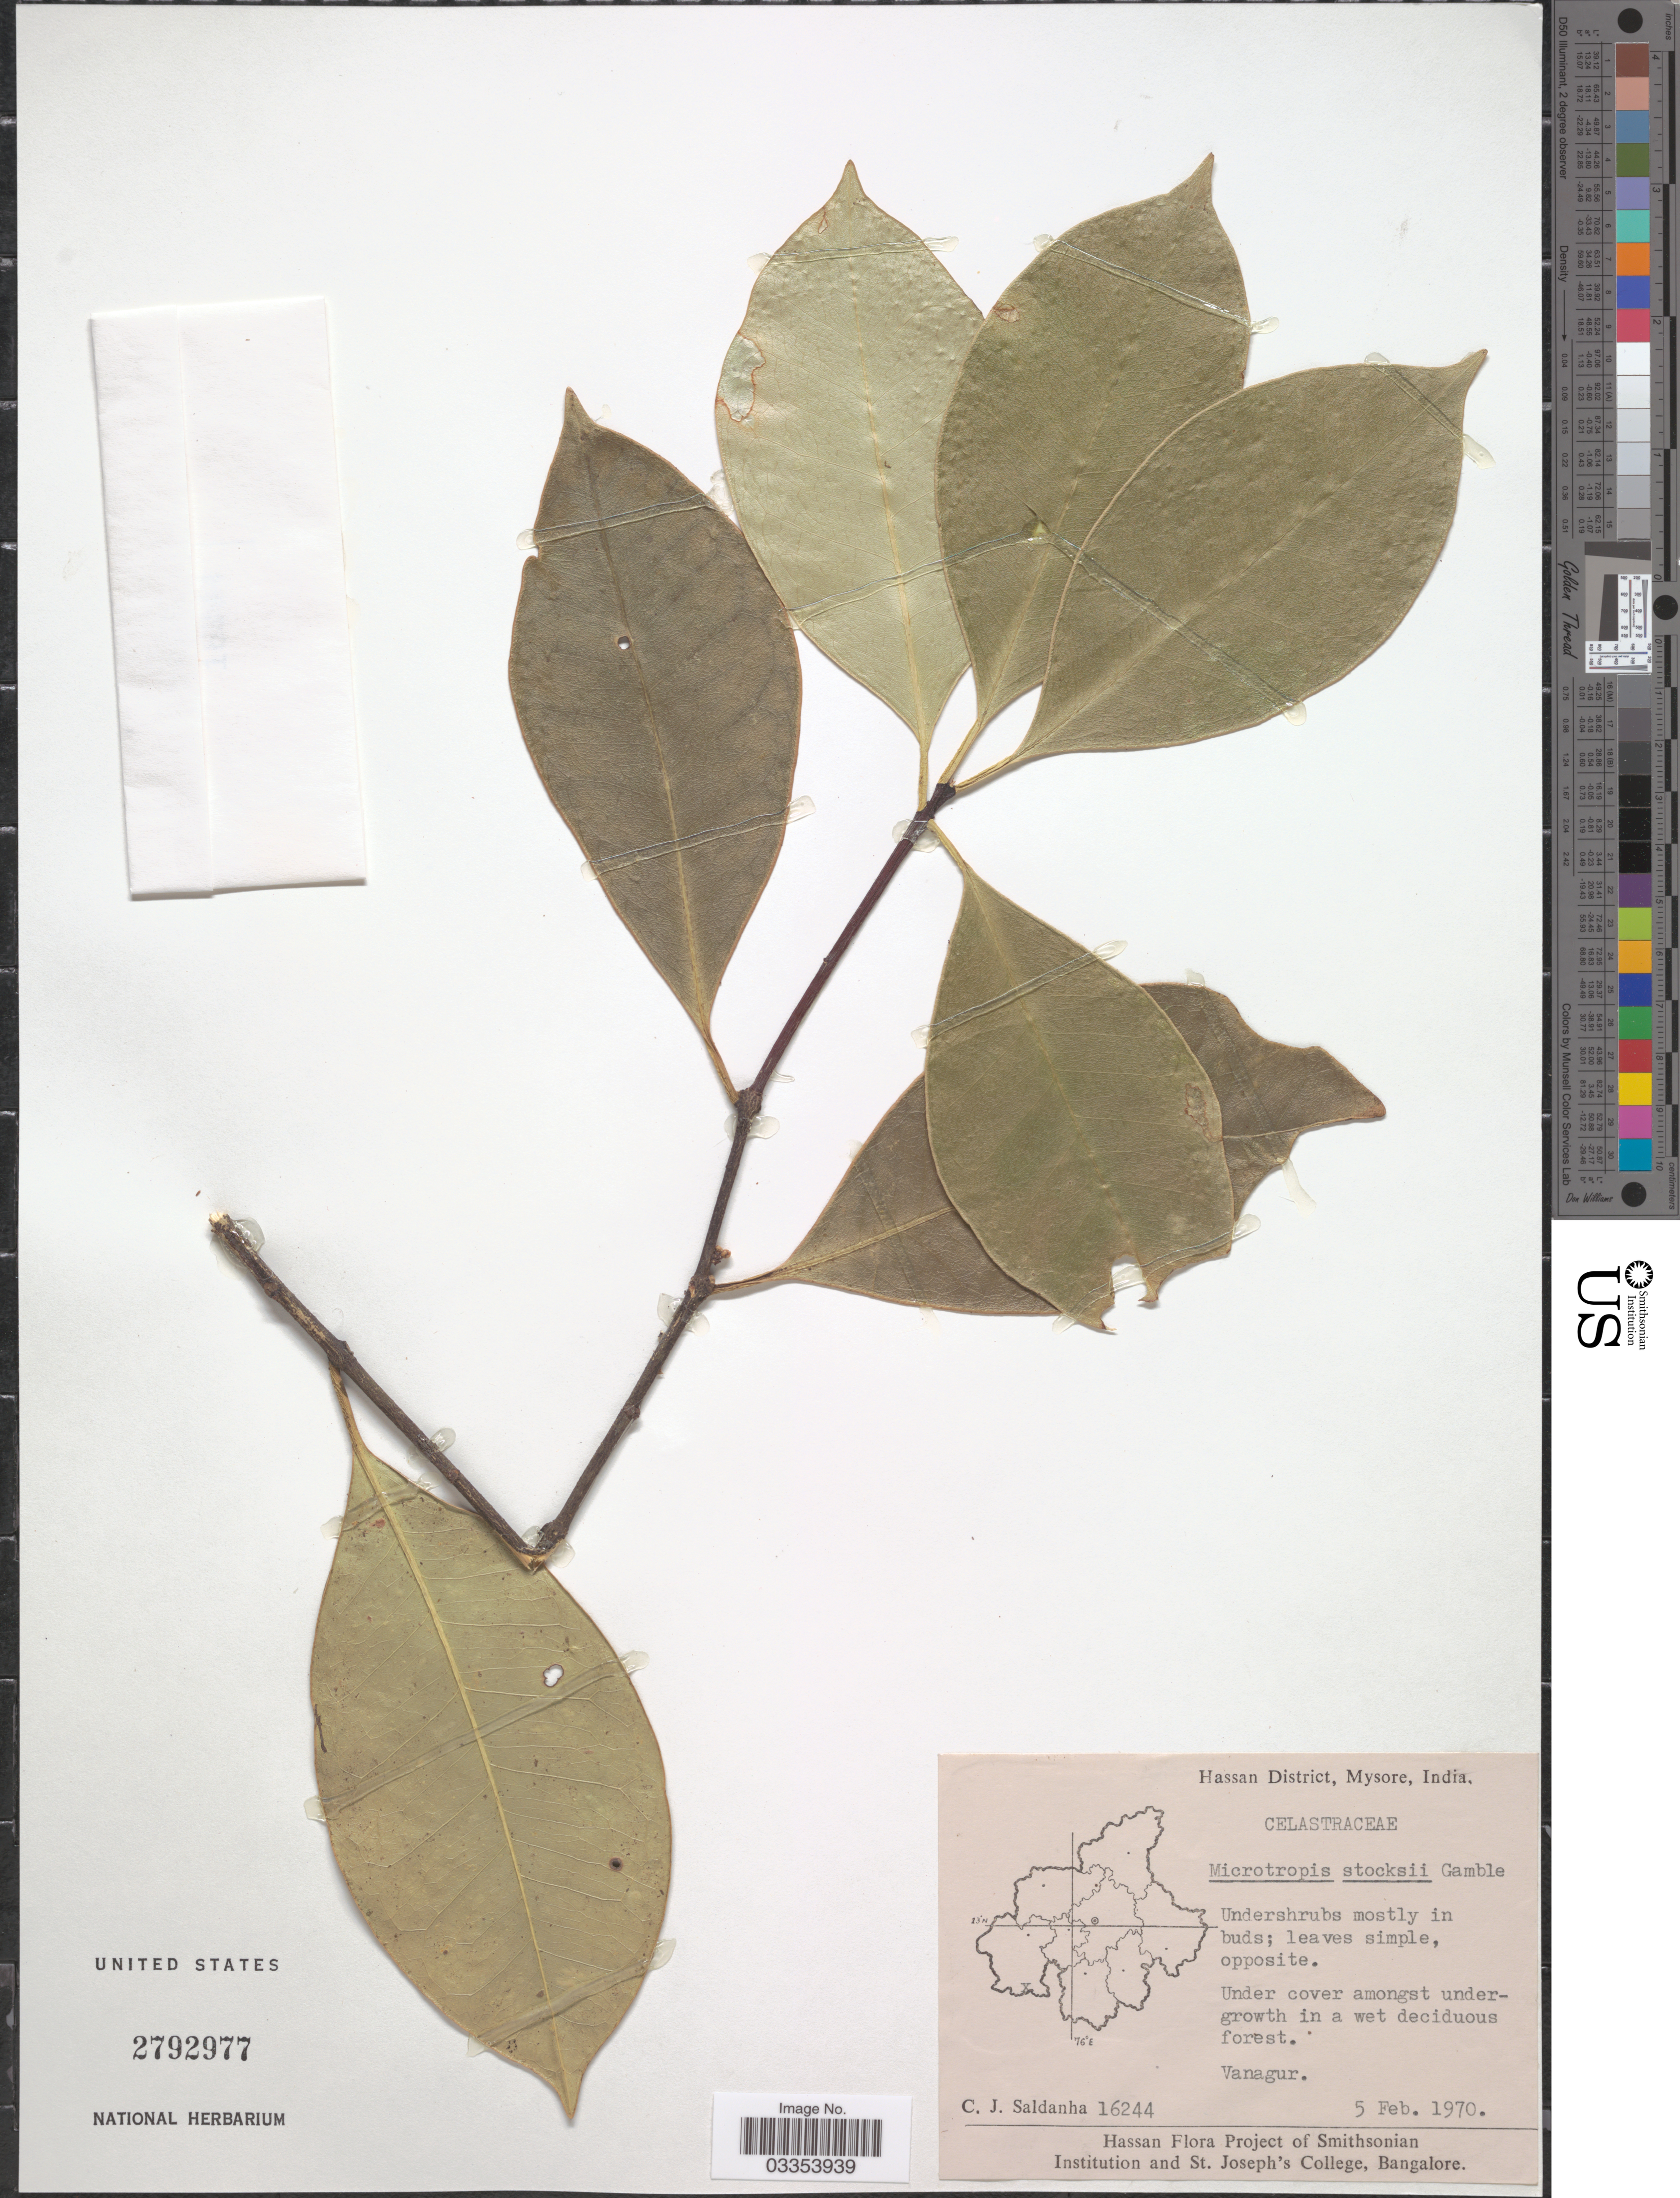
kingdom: Plantae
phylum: Tracheophyta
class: Magnoliopsida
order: Celastrales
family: Celastraceae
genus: Microtropis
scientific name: Microtropis stocksii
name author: Gamble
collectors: C. J. Saldanha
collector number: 16244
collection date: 1970-02-05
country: India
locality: Hassan District, Mysore. Vanagur.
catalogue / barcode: US 2792977